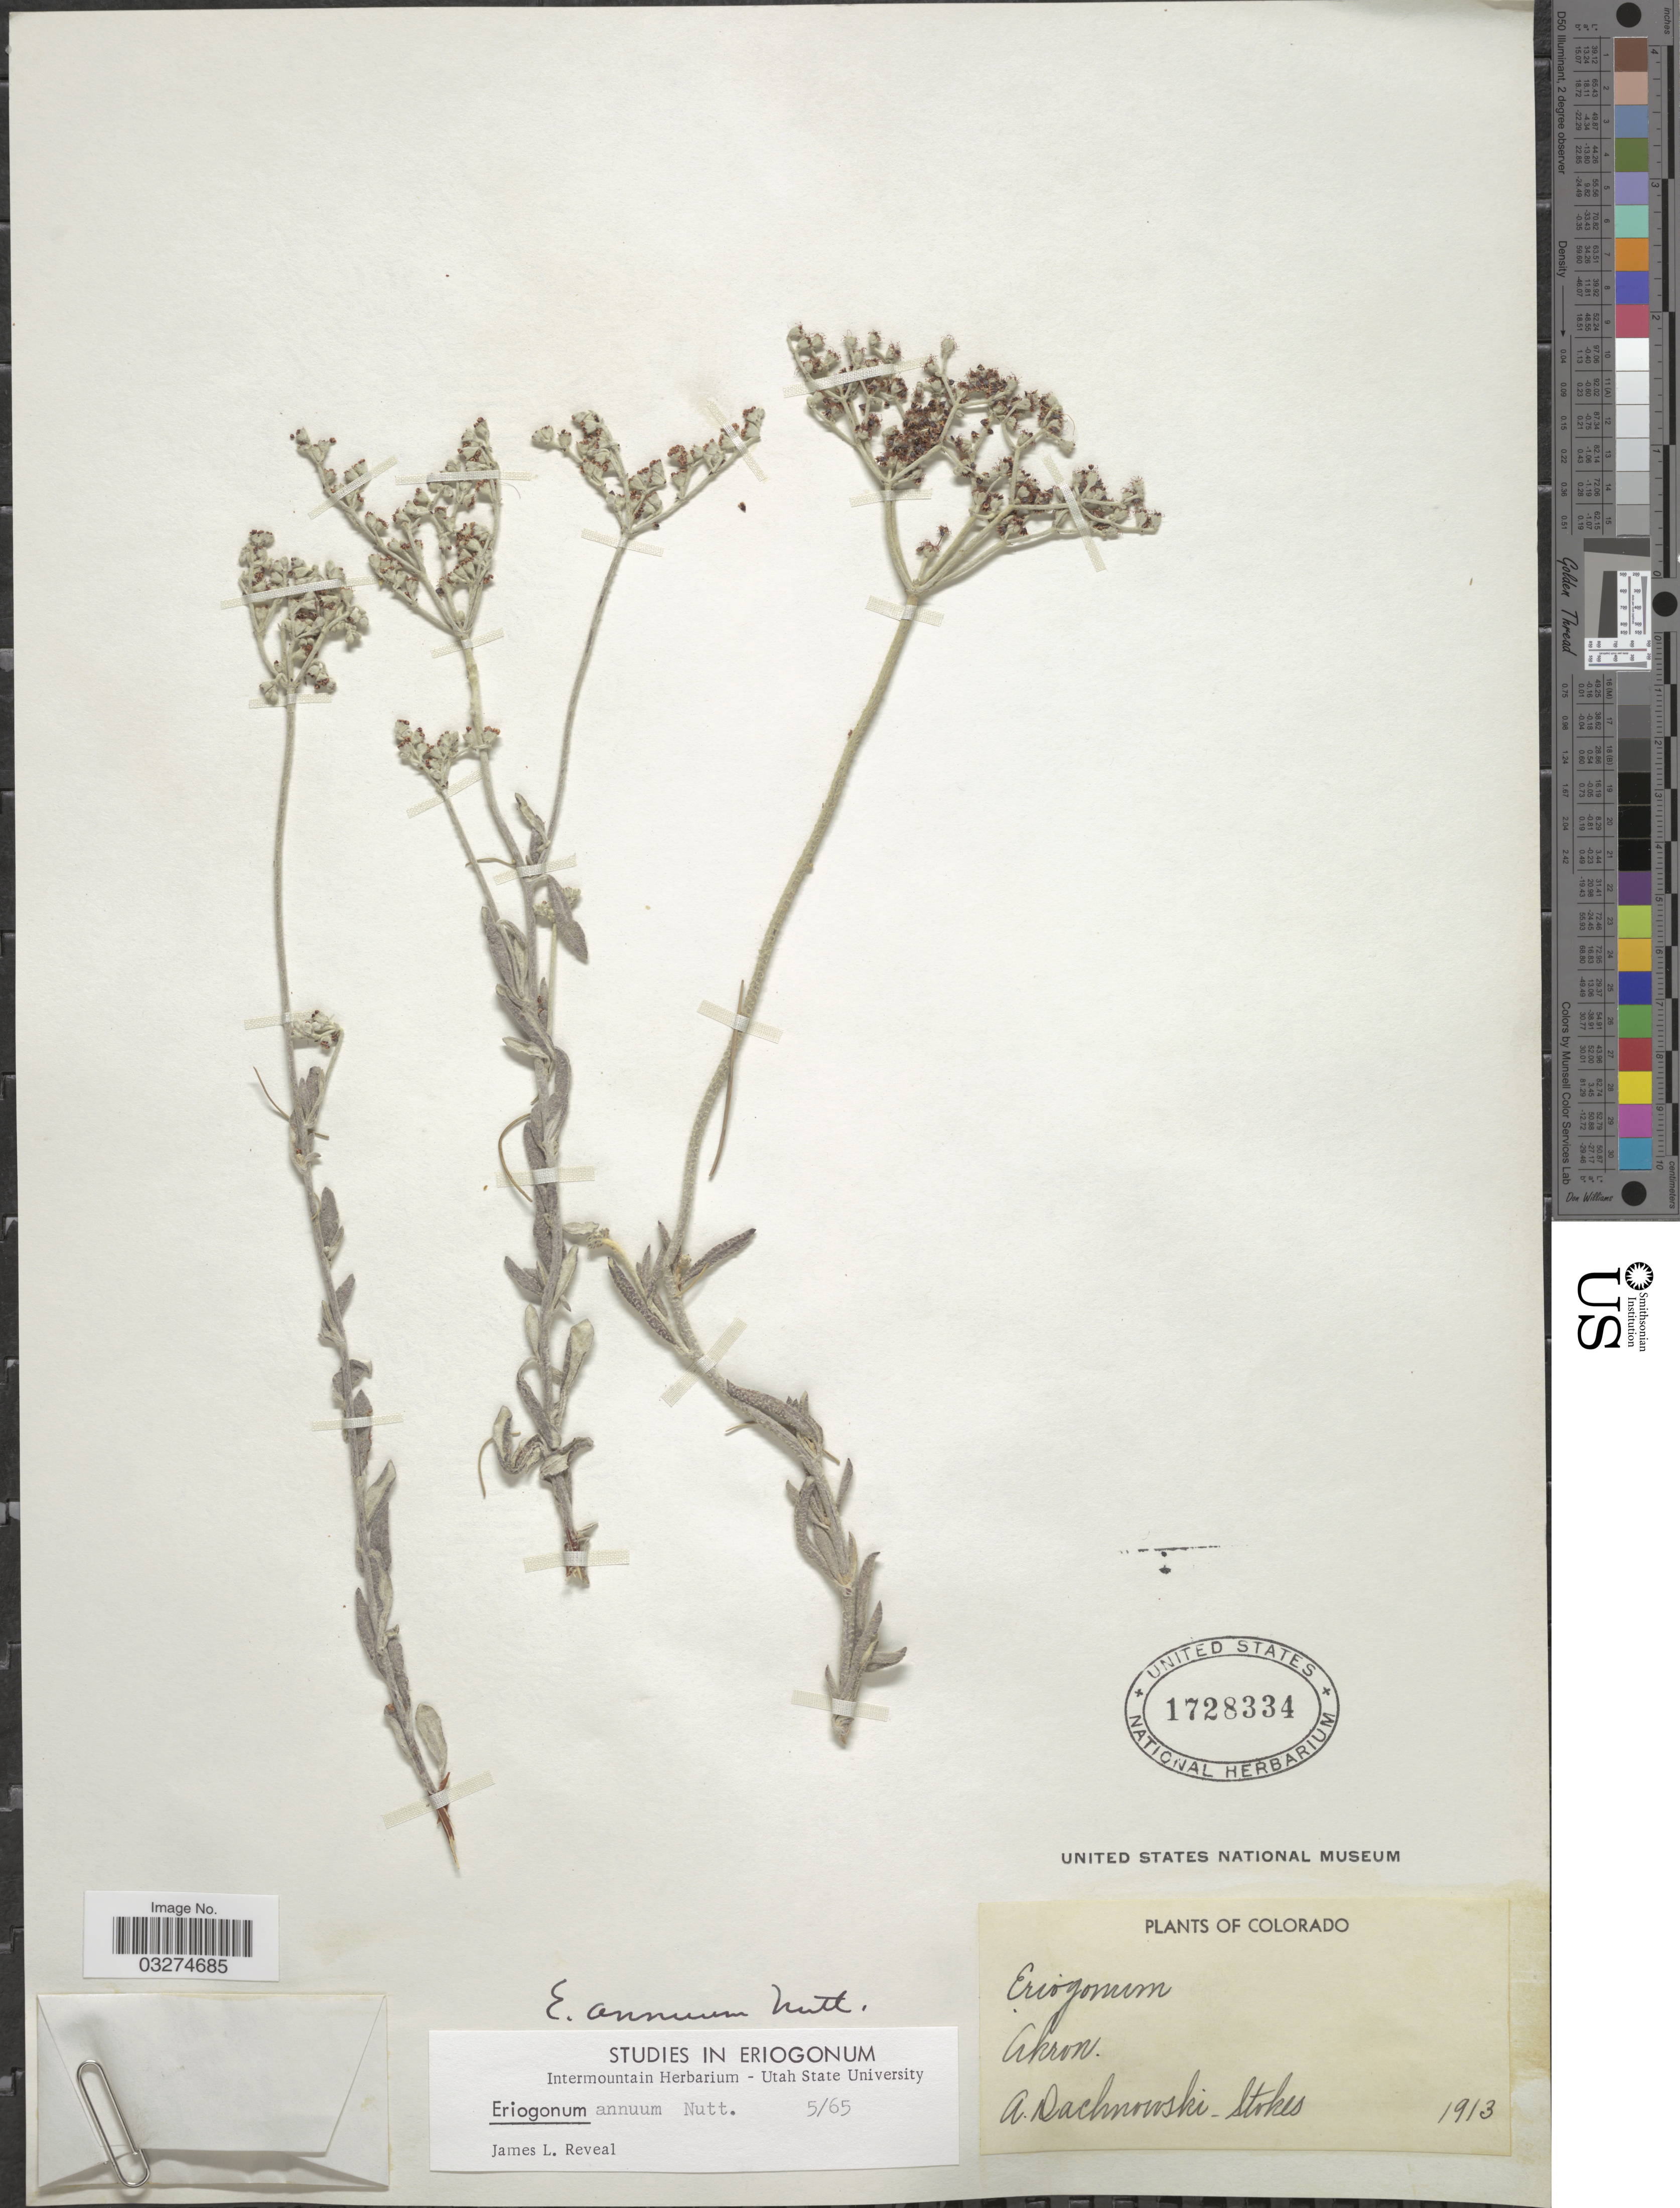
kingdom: Plantae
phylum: Tracheophyta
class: Magnoliopsida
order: Caryophyllales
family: Polygonaceae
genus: Eriogonum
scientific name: Eriogonum annuum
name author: Nutt.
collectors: A. P. Dachnowski-Stokes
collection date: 1913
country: United States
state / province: Colorado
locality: Akron.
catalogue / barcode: US 1728334